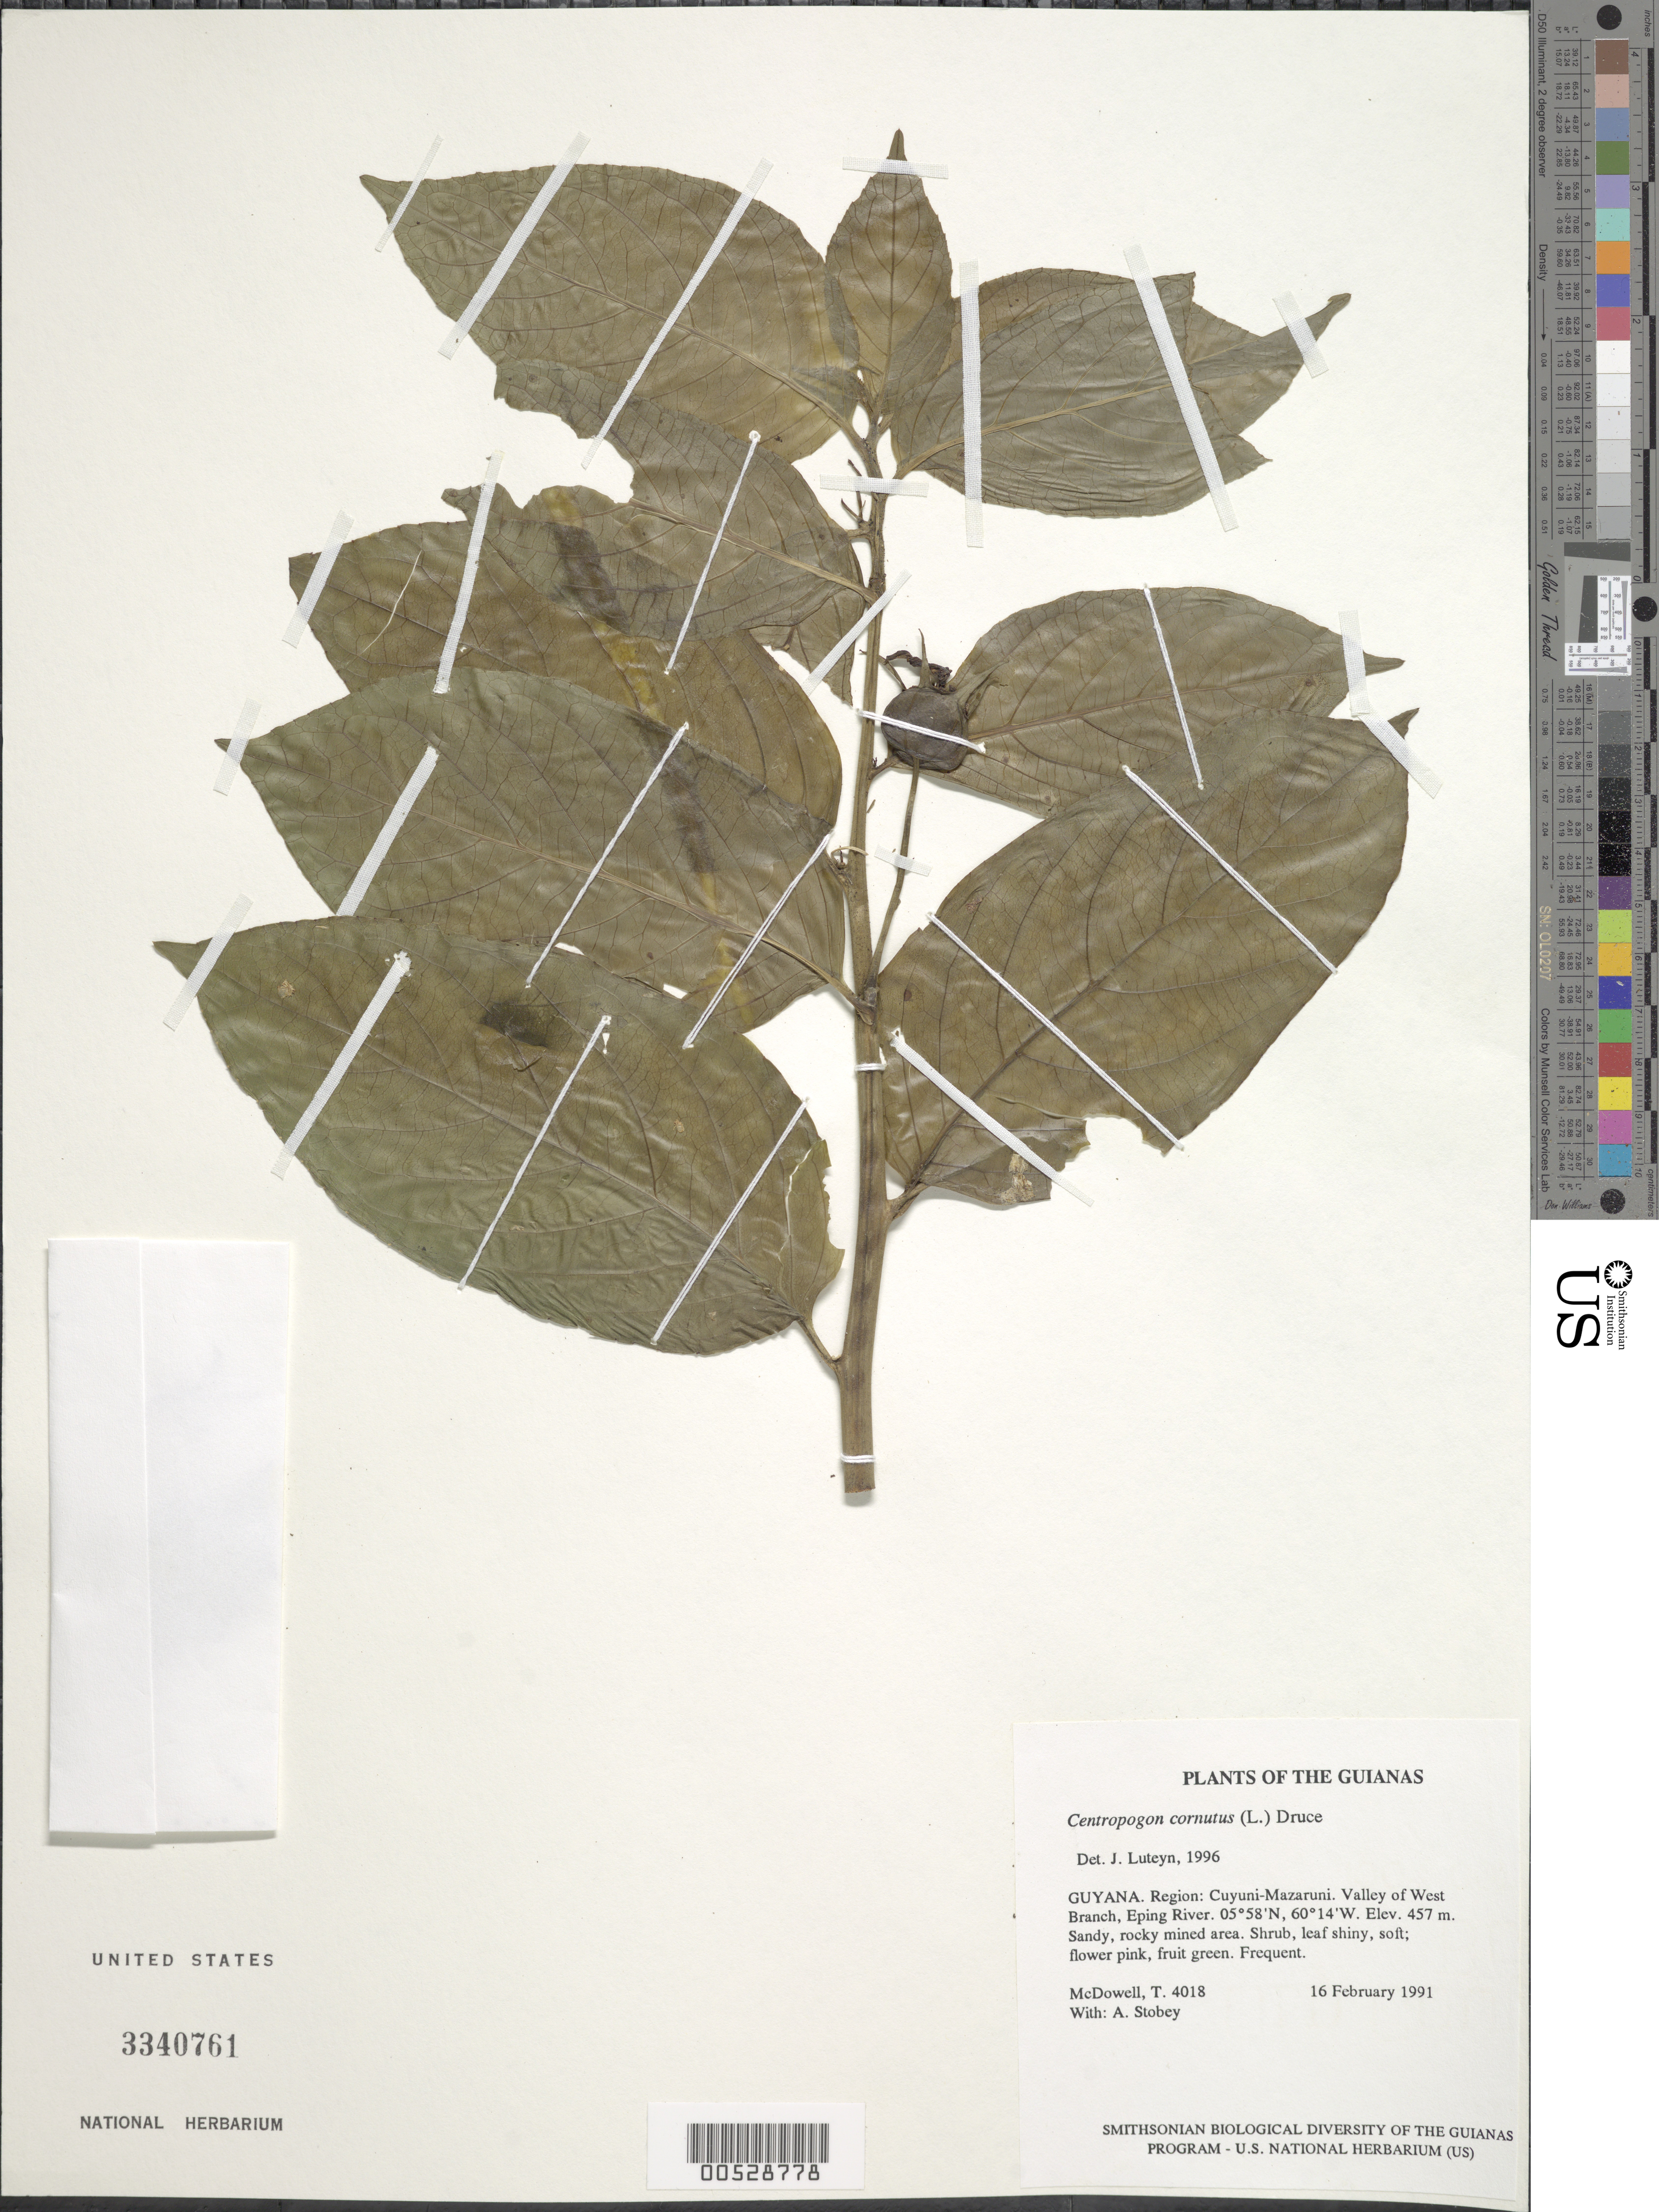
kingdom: Plantae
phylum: Tracheophyta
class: Magnoliopsida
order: Asterales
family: Campanulaceae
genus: Centropogon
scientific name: Centropogon cornutus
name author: (L.) Druce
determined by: DeFilipps, R. A.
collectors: T. McDowell & A. Stobey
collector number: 4018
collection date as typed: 16 February 1991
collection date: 1991-02-16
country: Guyana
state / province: Cuyuni-Mazaruni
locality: Valley of West Branch, Eping River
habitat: Sandy, rocky mined area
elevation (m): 457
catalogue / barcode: US 3340761